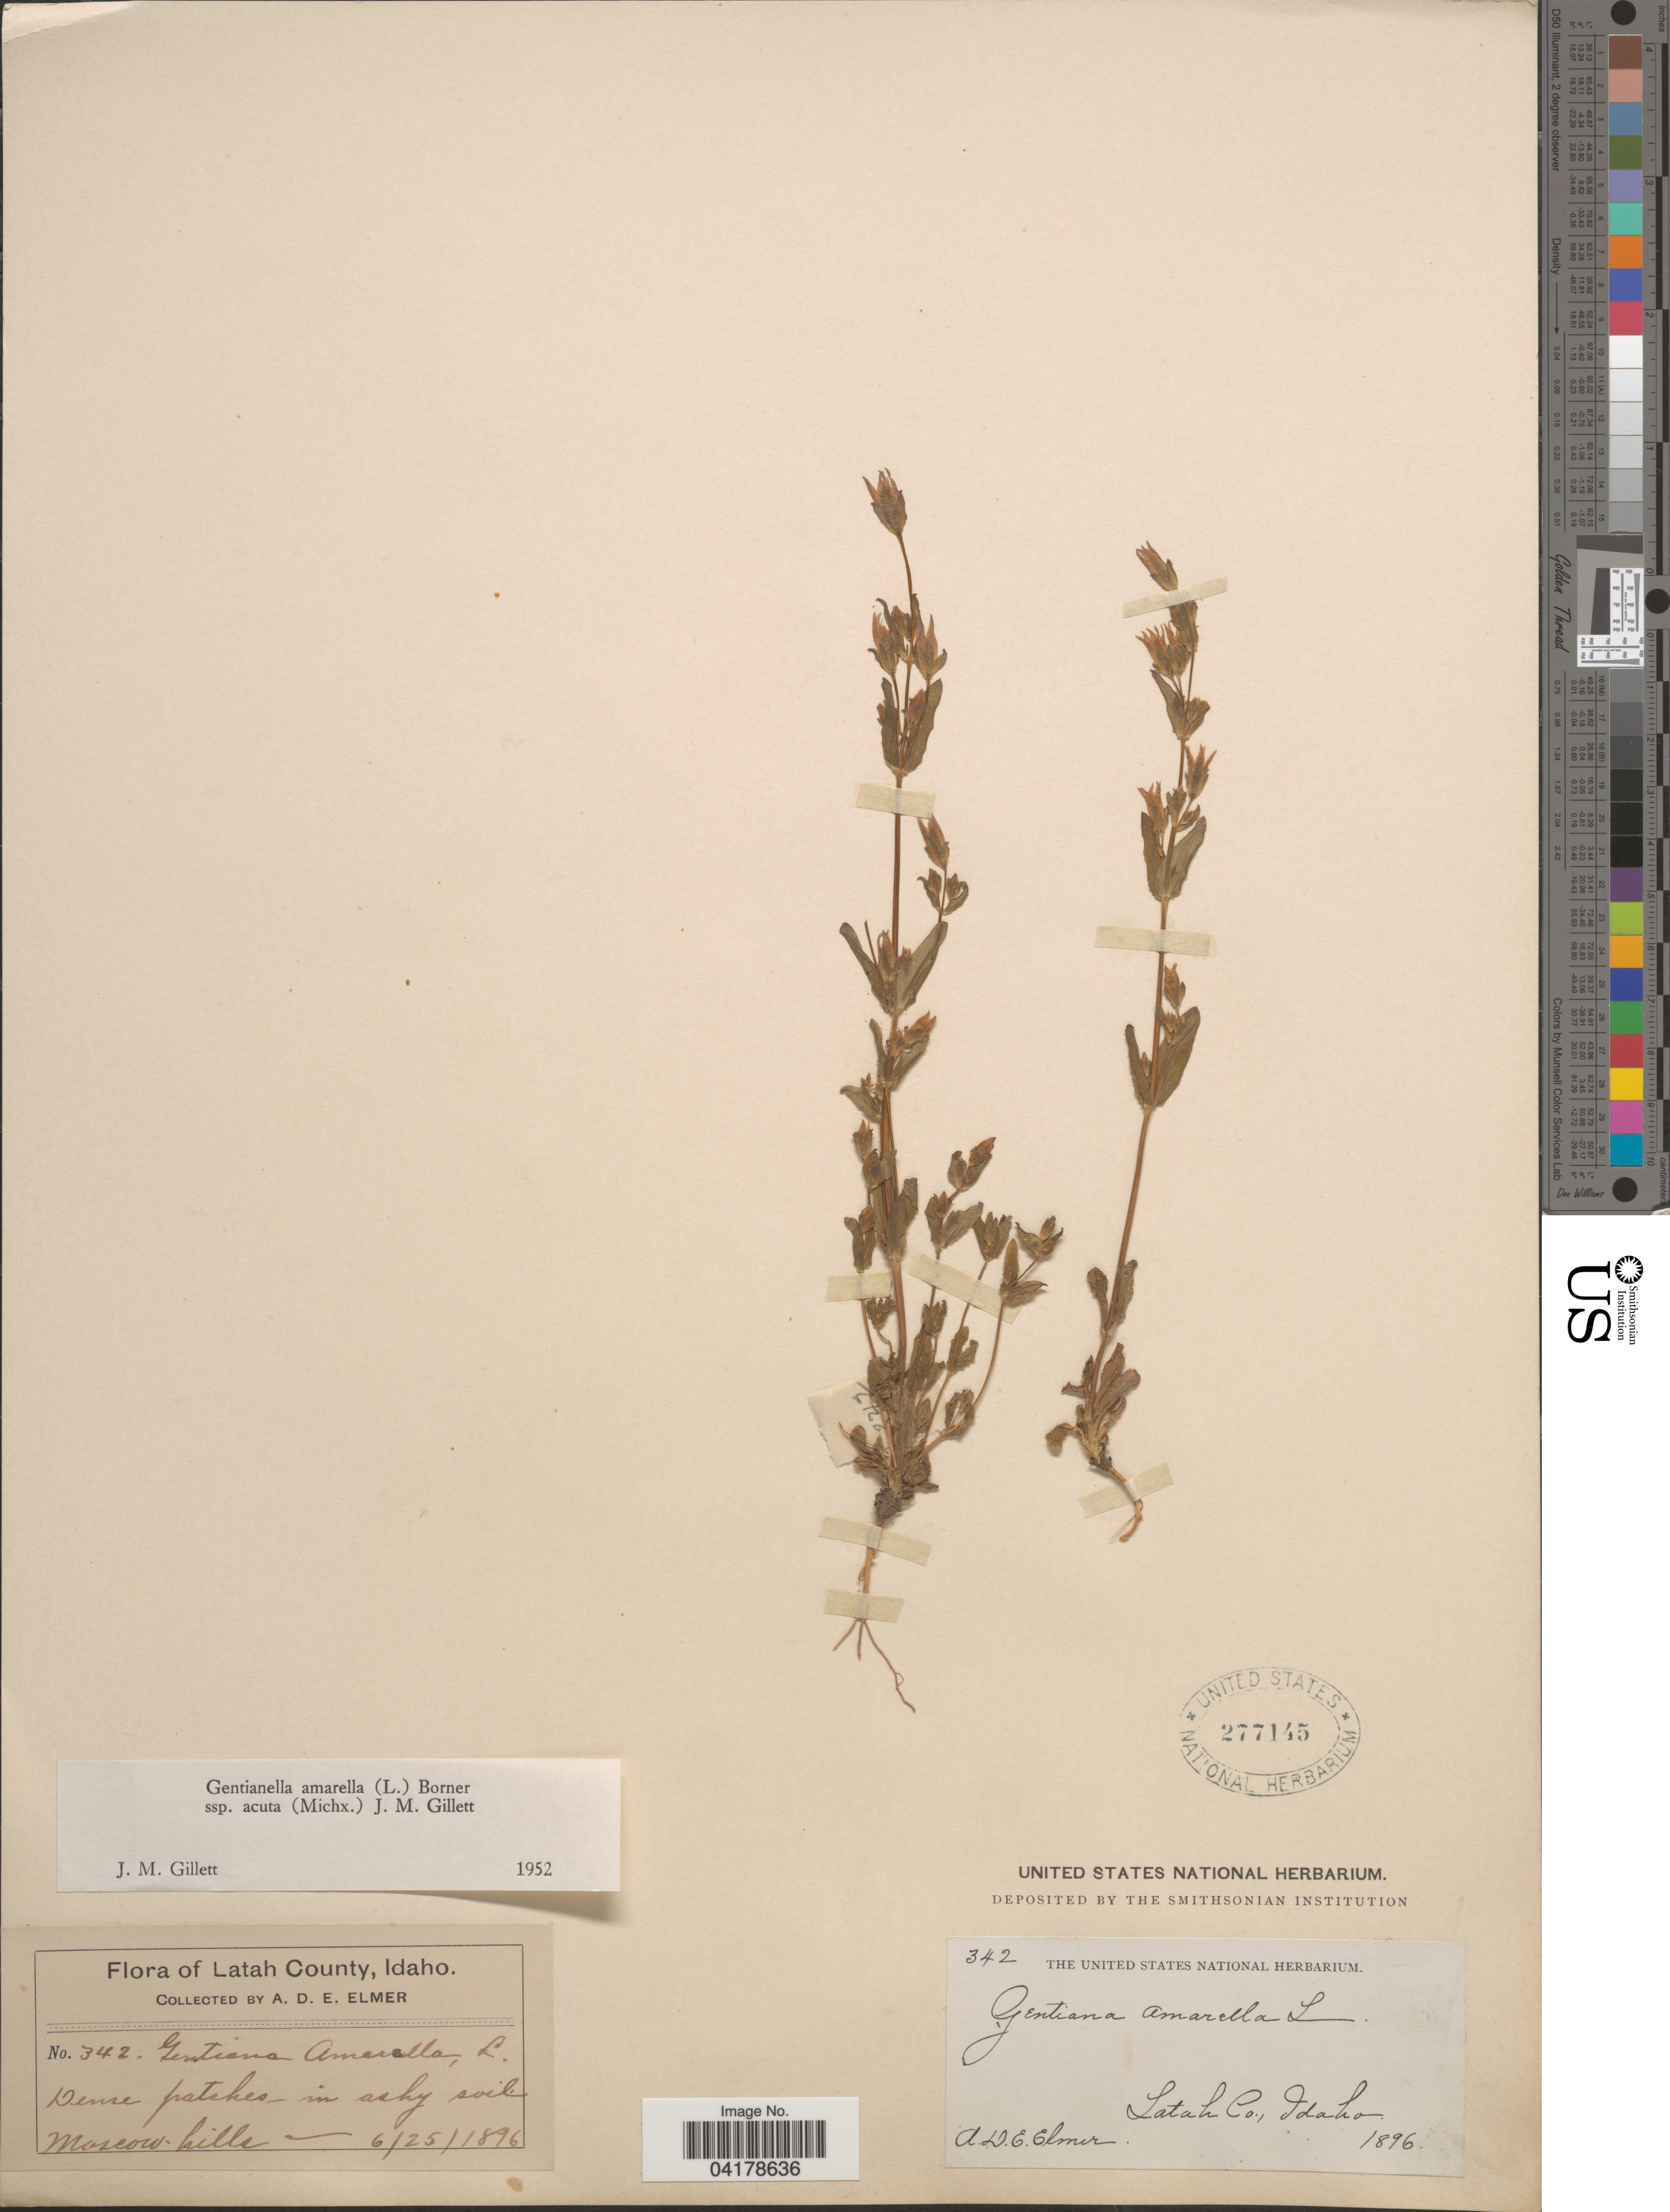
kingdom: Plantae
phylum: Tracheophyta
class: Magnoliopsida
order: Gentianales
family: Gentianaceae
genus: Gentianella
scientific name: Gentianella amarella subsp. acuta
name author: (Michx.) J.M. Gillett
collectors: A. D. E. Elmer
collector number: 342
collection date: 1896-06-25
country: United States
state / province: Idaho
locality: Latah County. Moscow hills.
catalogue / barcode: US 277145